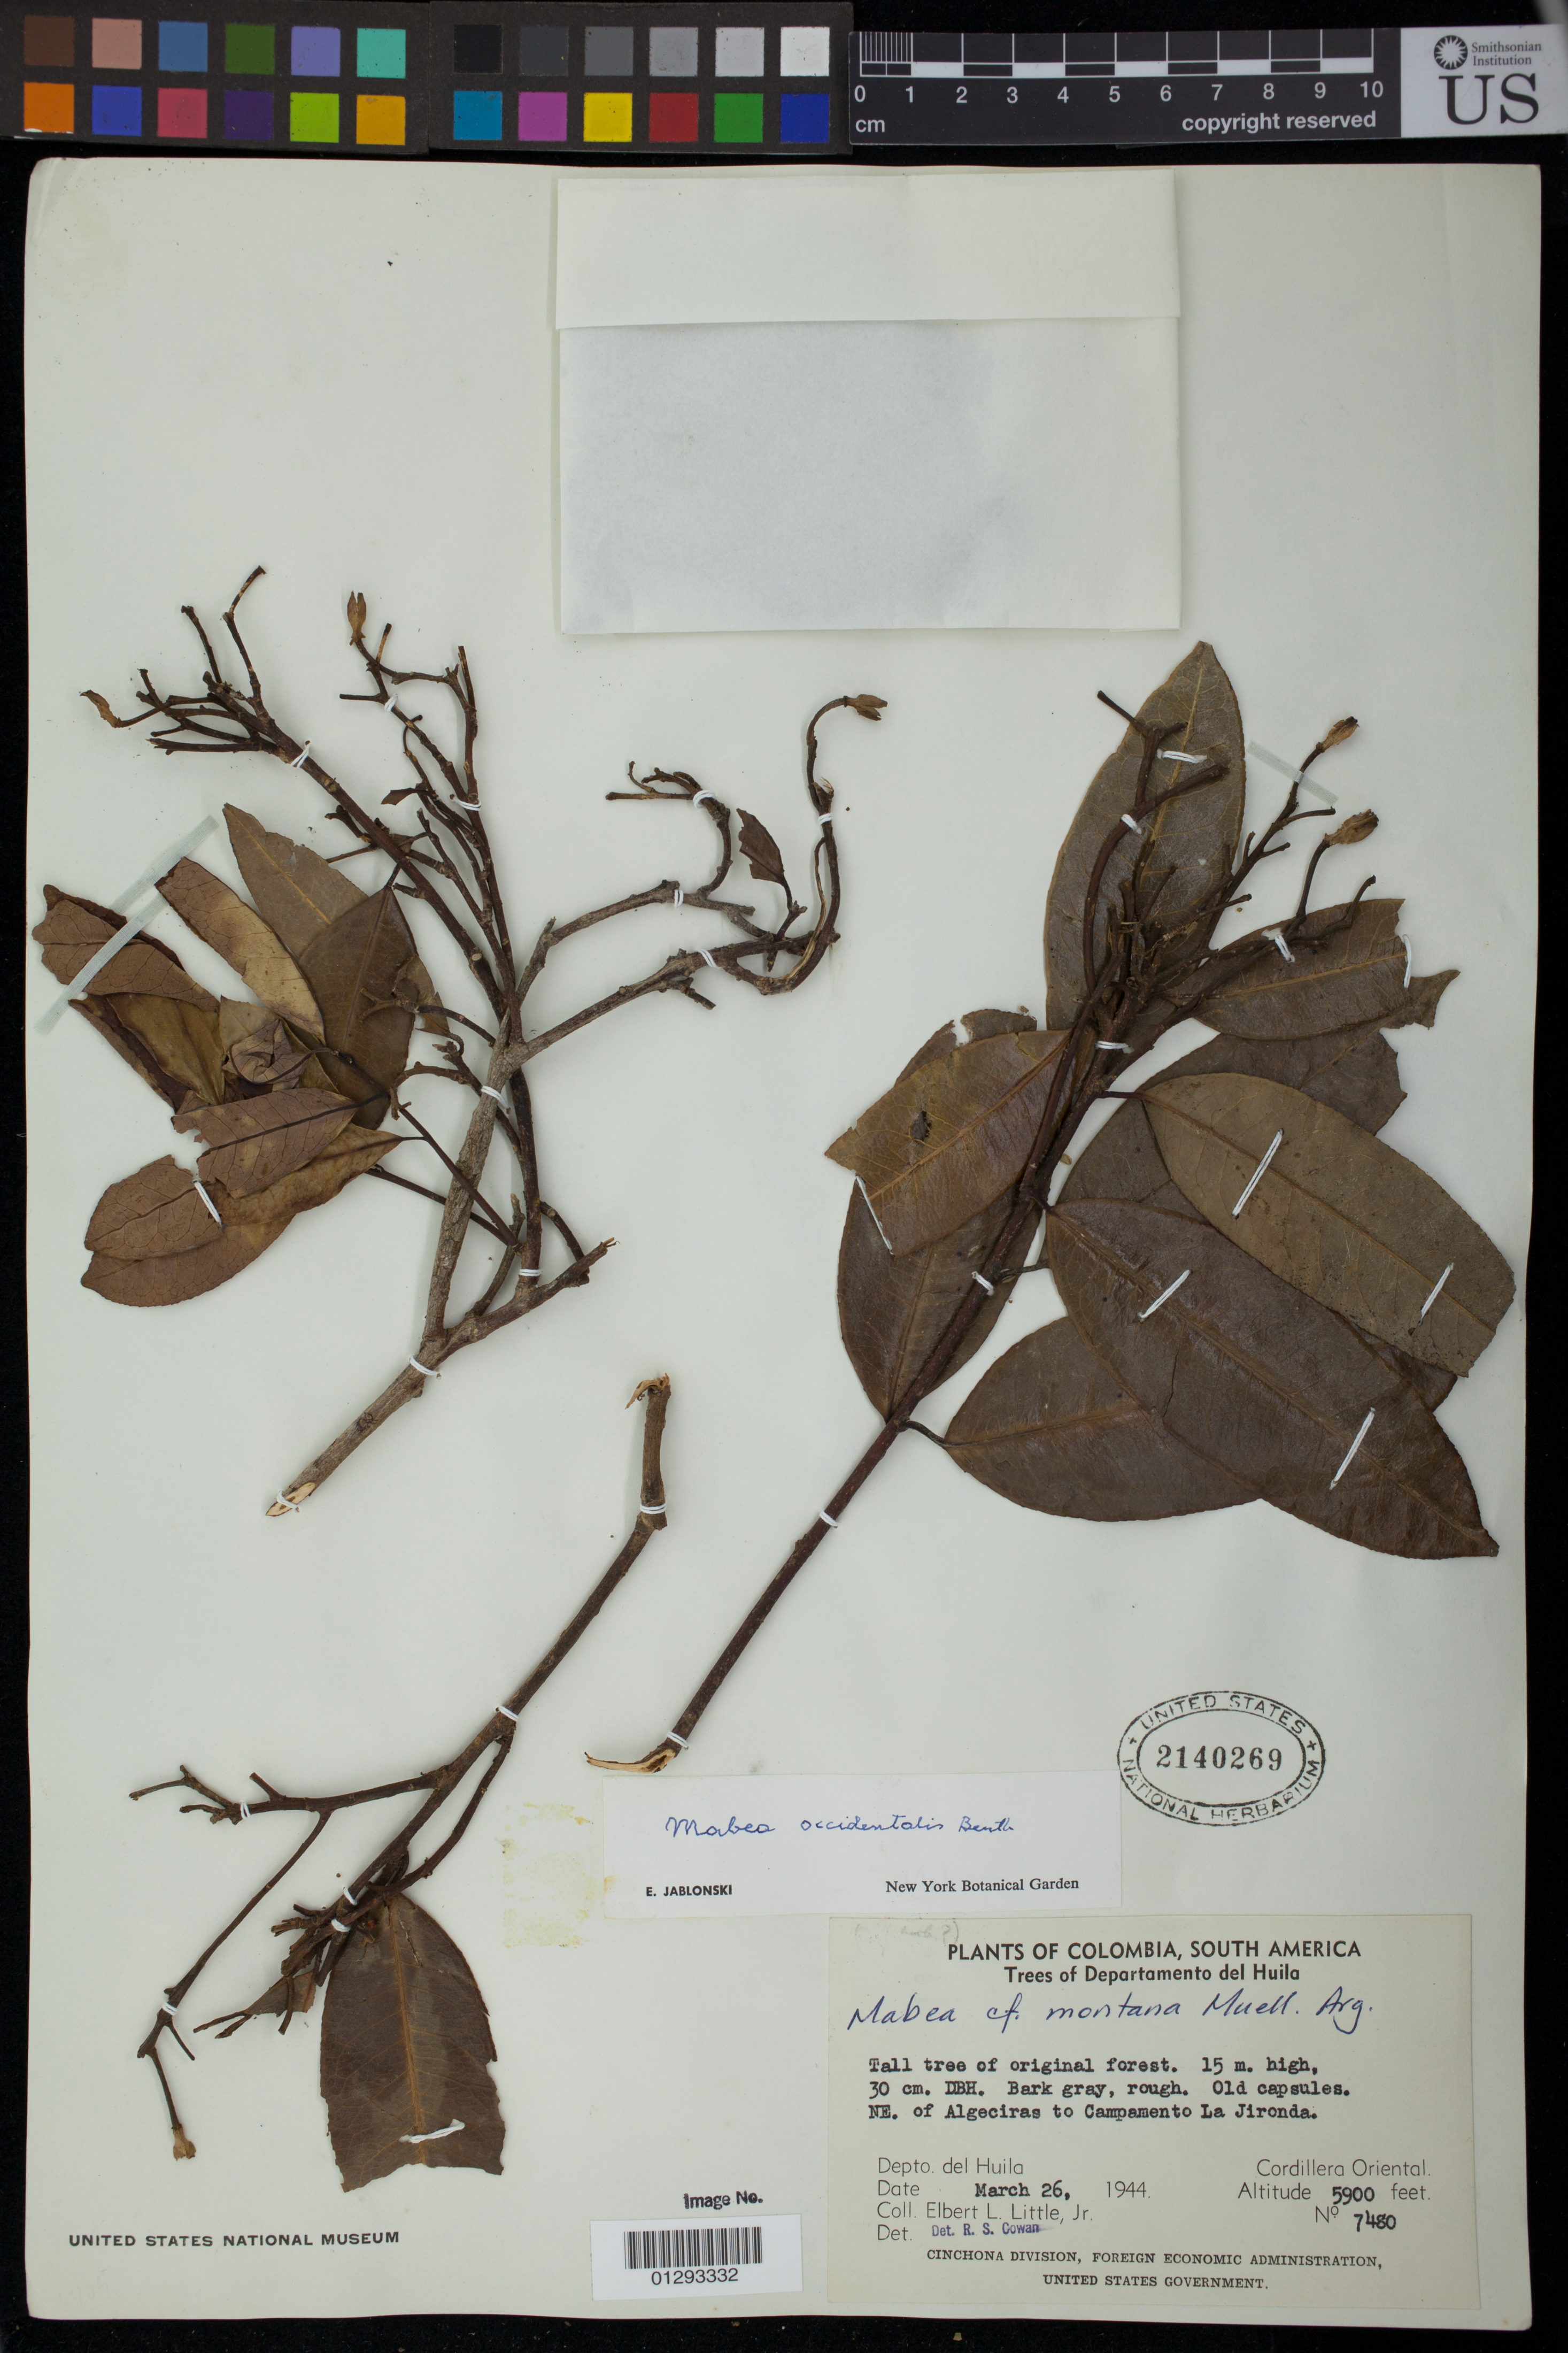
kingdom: Plantae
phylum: Tracheophyta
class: Magnoliopsida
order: Malpighiales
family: Euphorbiaceae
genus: Mabea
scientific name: Mabea occidentalis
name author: Benth.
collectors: E. L. Little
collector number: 7480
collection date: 1944-03-26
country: Colombia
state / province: Huila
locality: NE of Algeciras to Campamento La Jironda.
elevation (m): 1798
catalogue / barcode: US 2140269